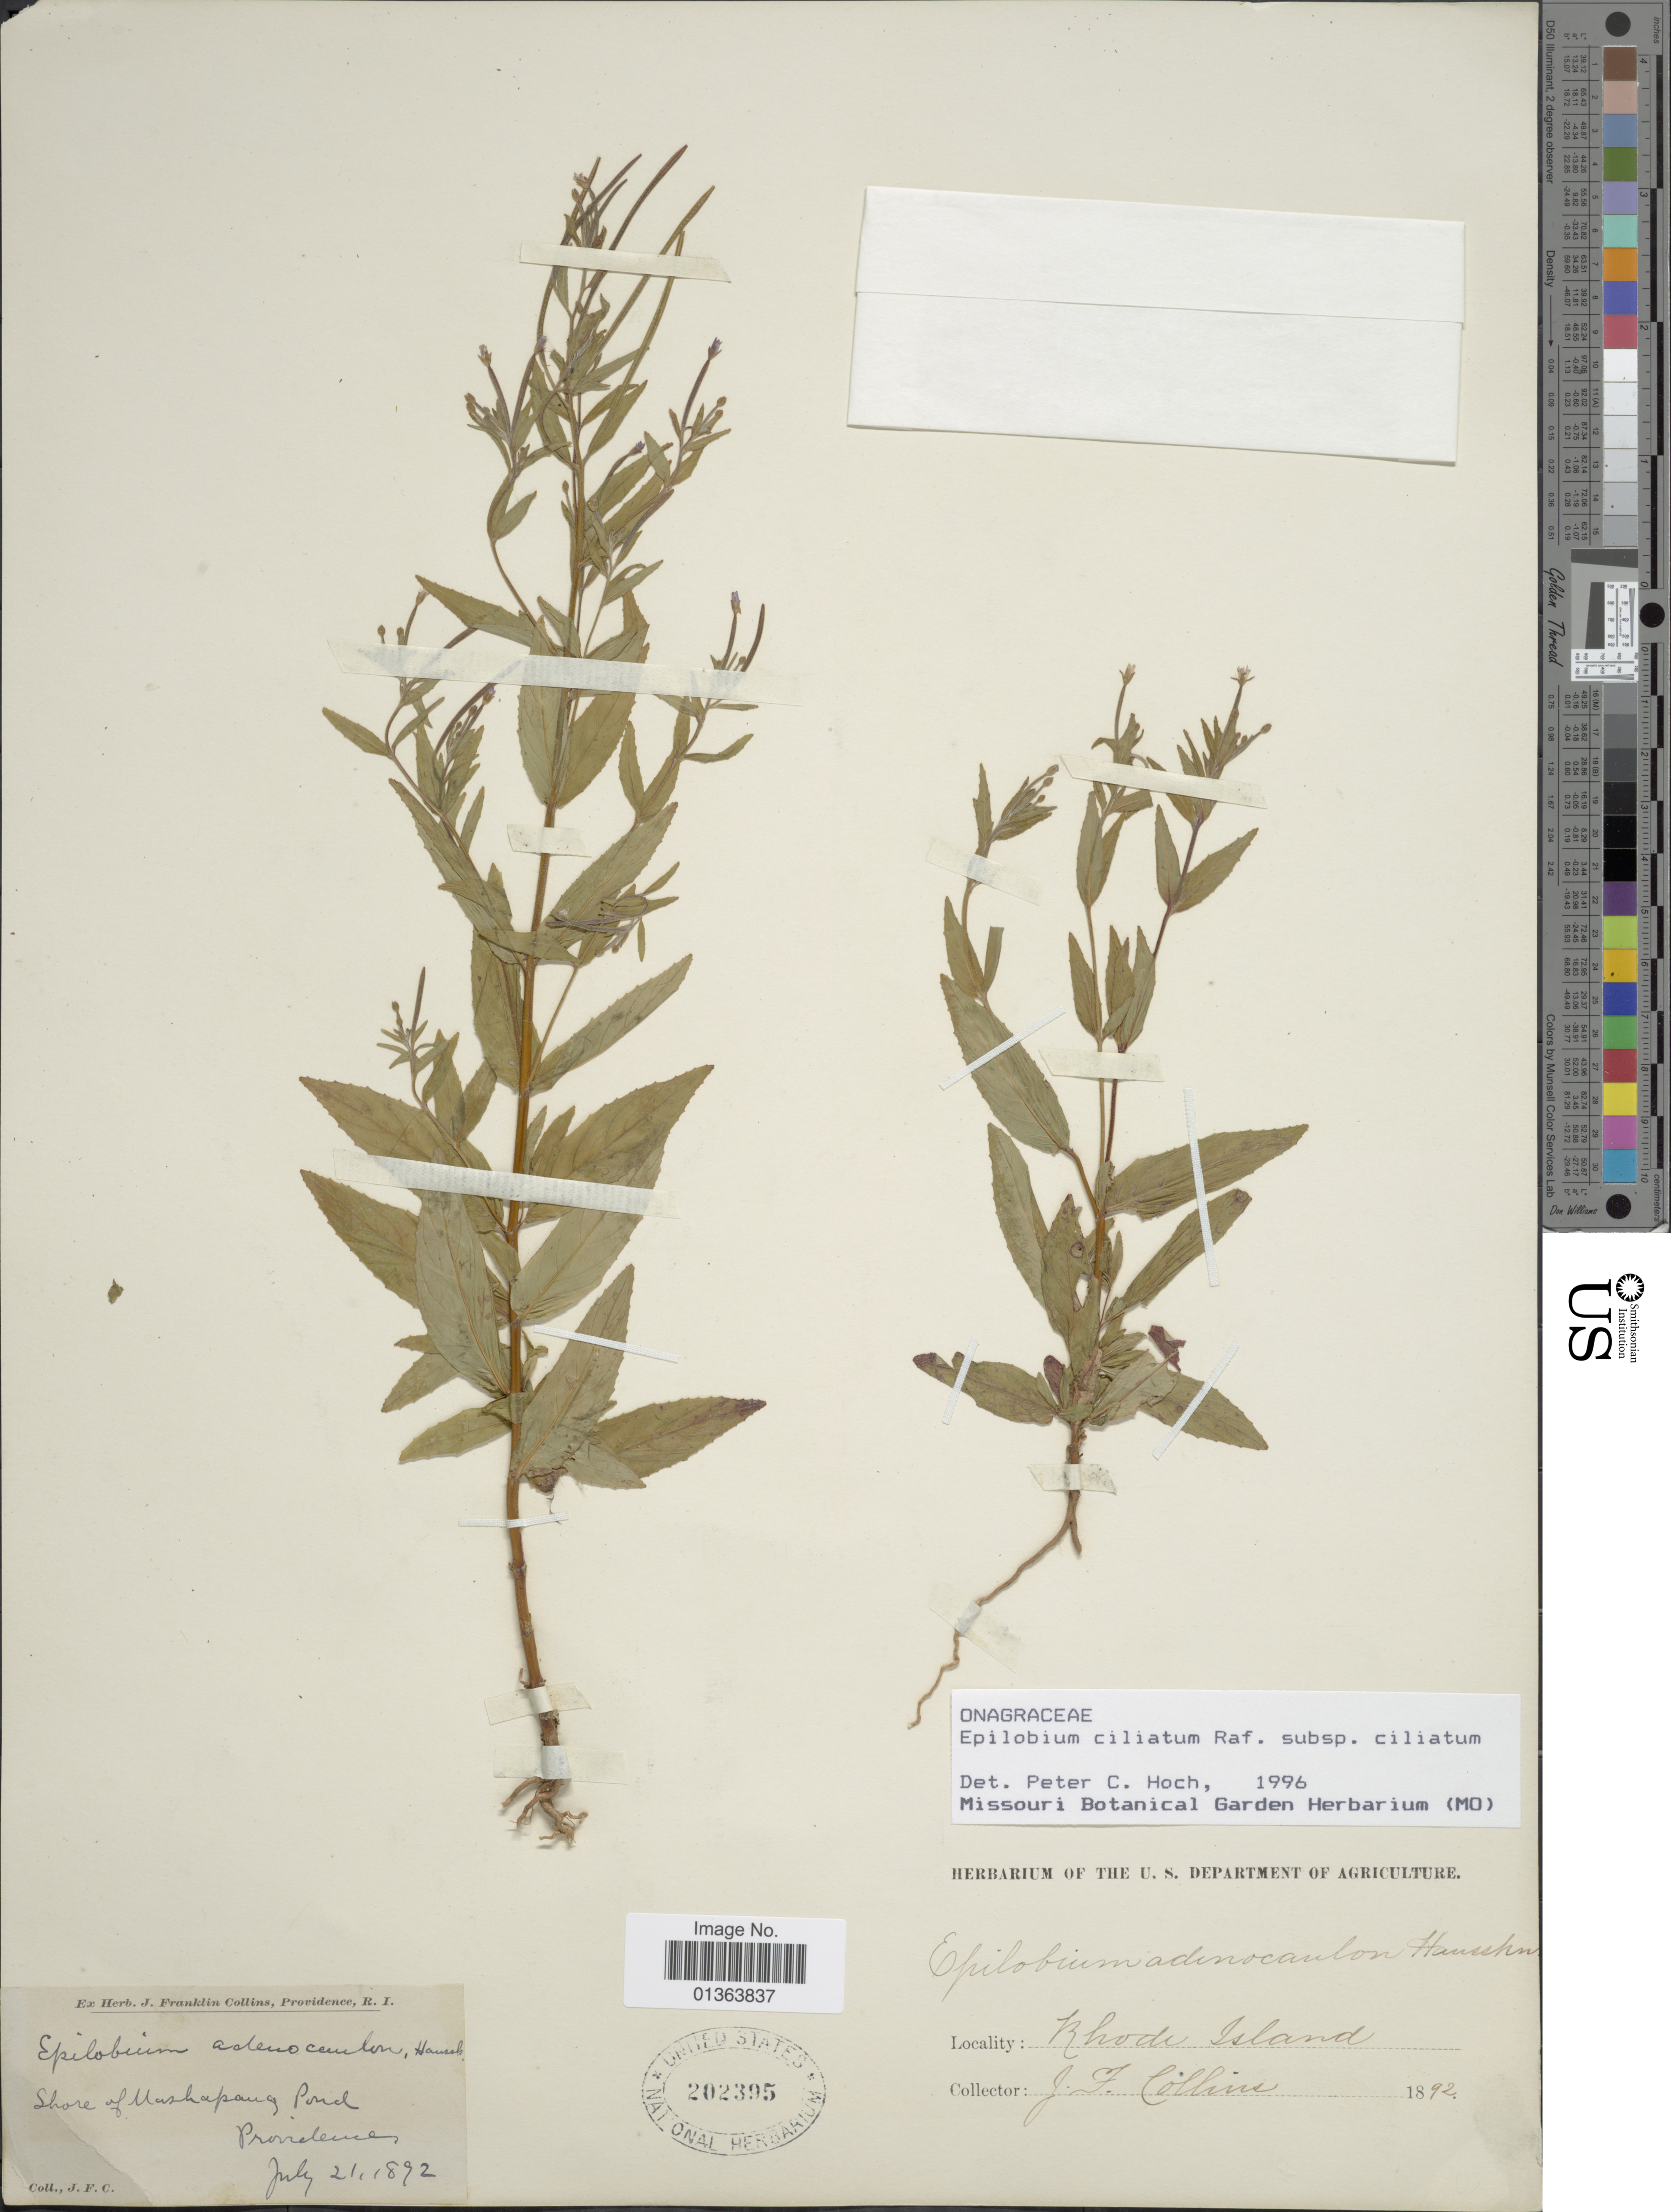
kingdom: Plantae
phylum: Tracheophyta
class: Magnoliopsida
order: Myrtales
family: Onagraceae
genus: Epilobium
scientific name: Epilobium ciliatum subsp. ciliatum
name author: Raf.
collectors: J. Collins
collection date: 1892-07-21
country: United States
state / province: Rhode Island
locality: Shore of Mashapaug Pond, Providence.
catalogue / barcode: US 202395